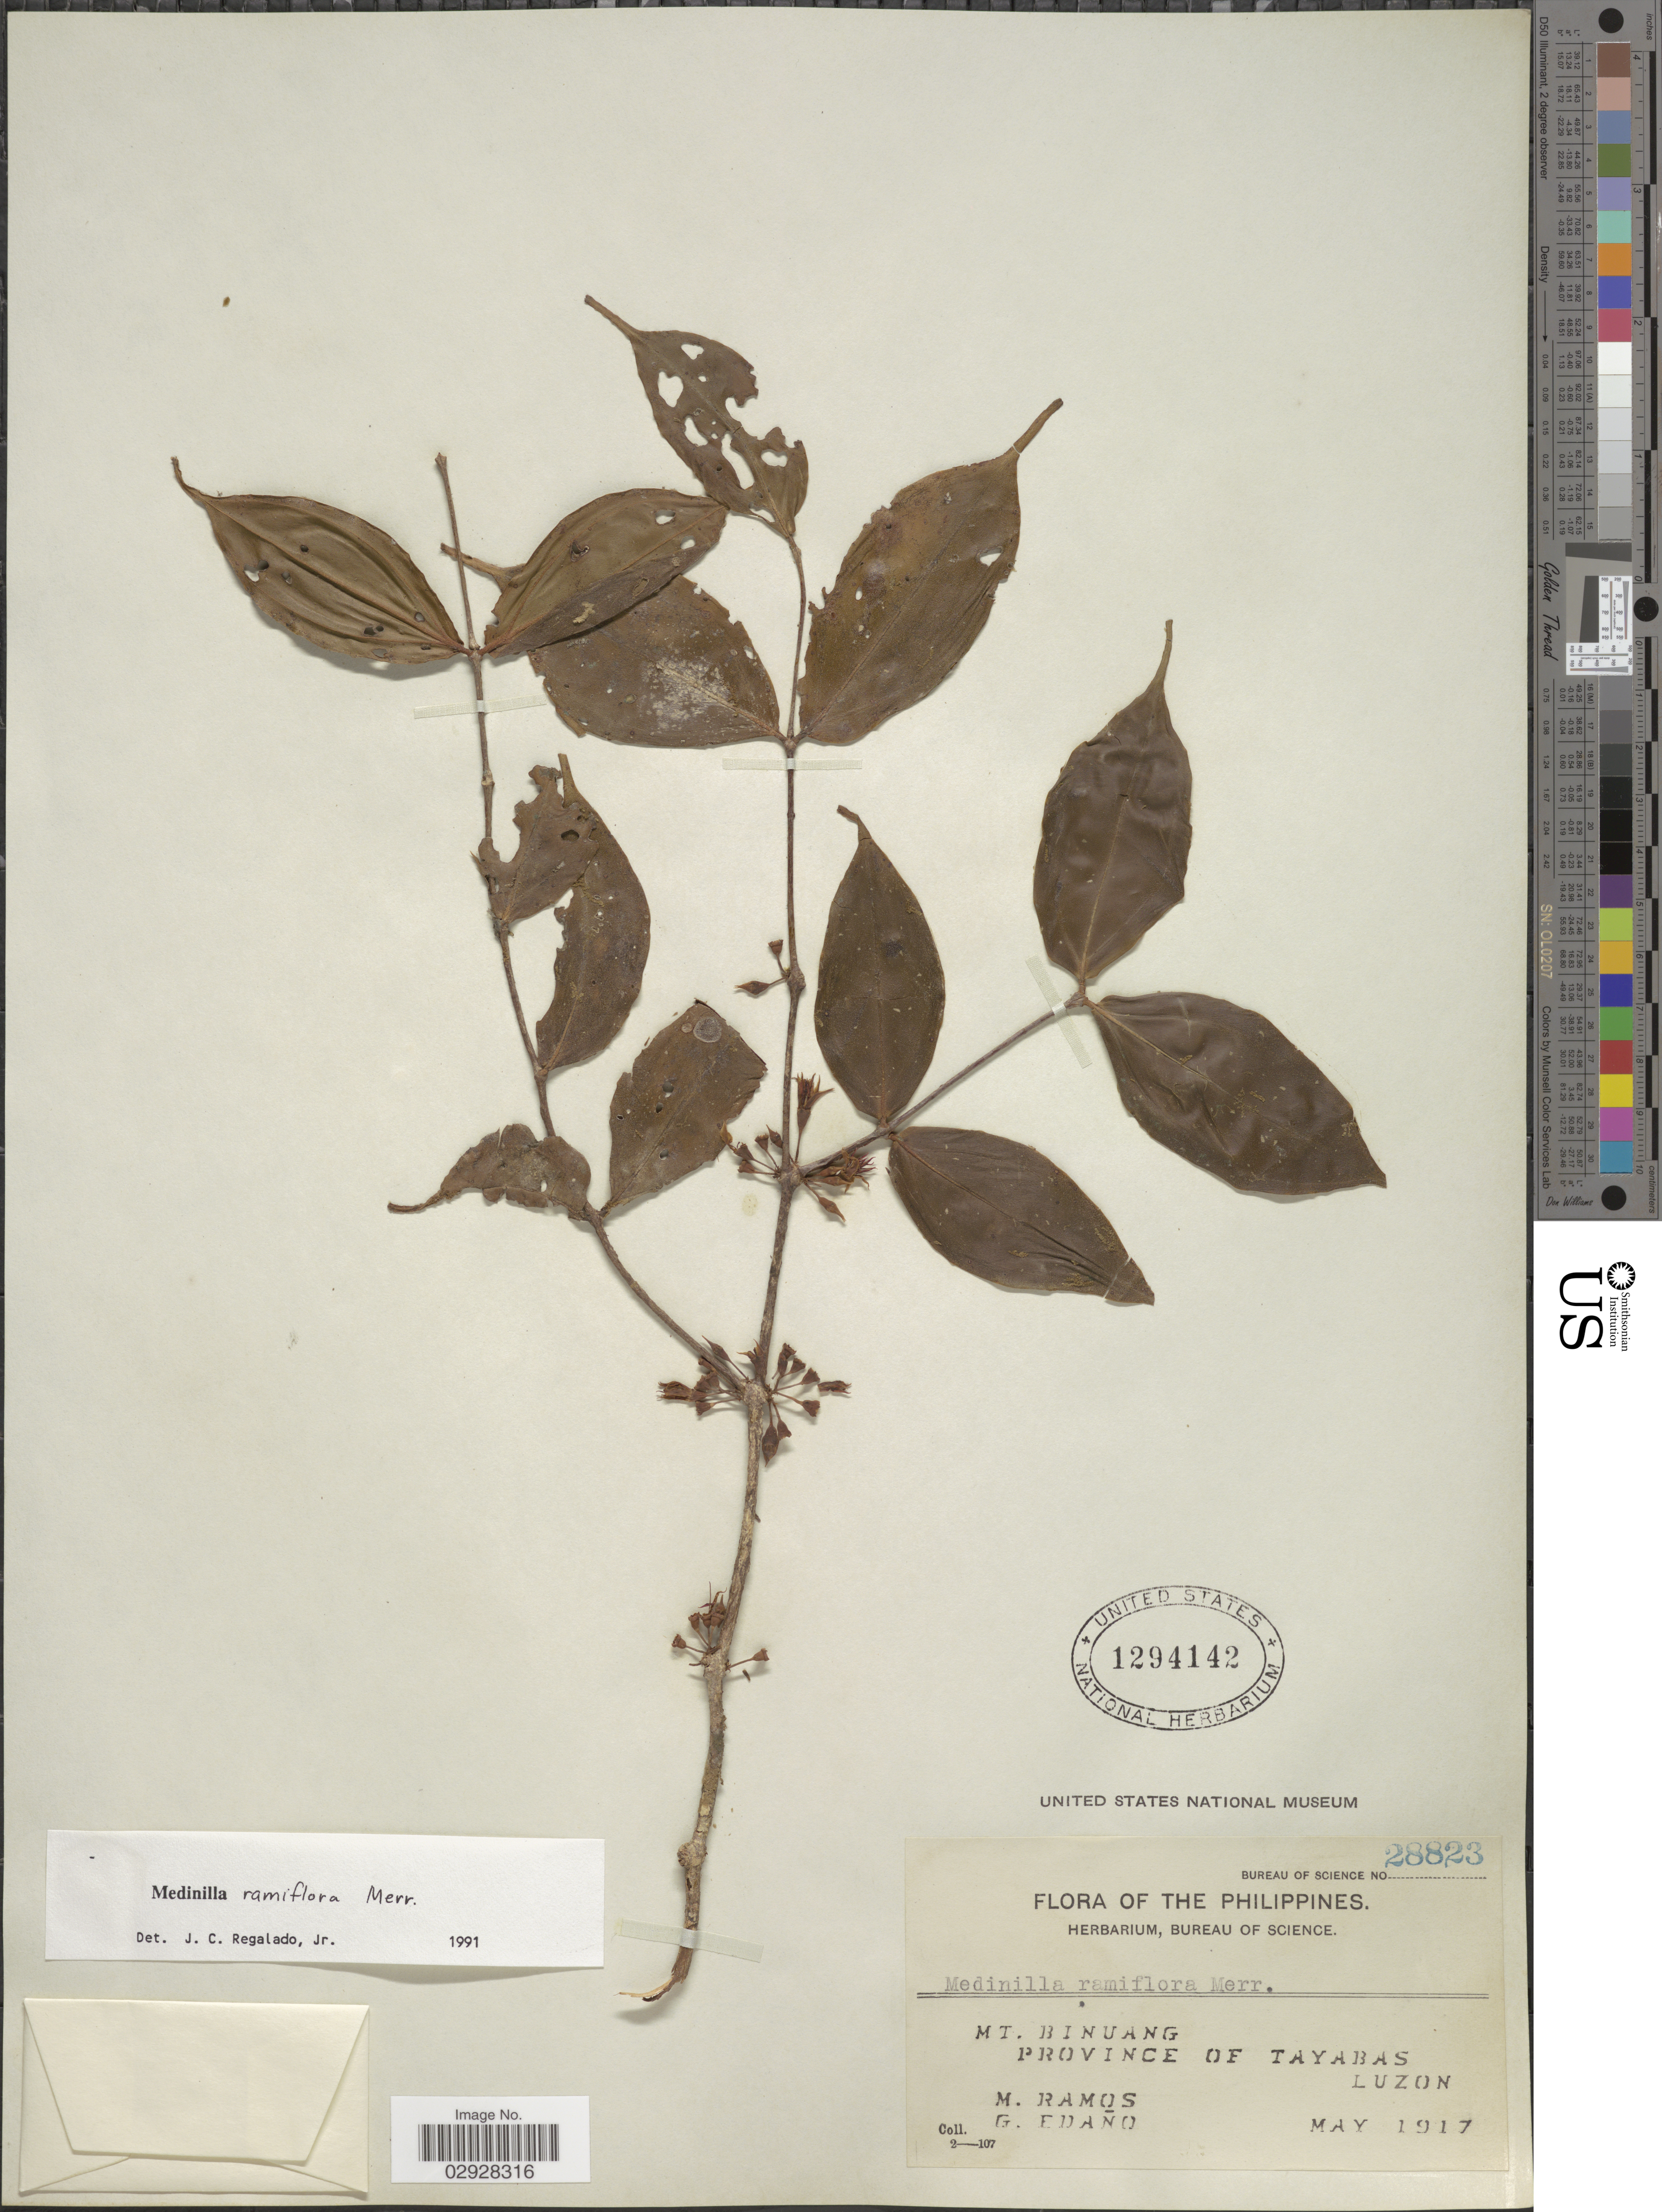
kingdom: Plantae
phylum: Tracheophyta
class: Magnoliopsida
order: Myrtales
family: Melastomataceae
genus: Medinilla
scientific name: Medinilla ramiflora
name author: Merr.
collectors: M. Ramos & G. Edaño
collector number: Bureau of Science 28823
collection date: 1917-05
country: Philippines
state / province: Calabarzon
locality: Mt. Binuang, Province of Tayabas, Luzon.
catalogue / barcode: US 1294142